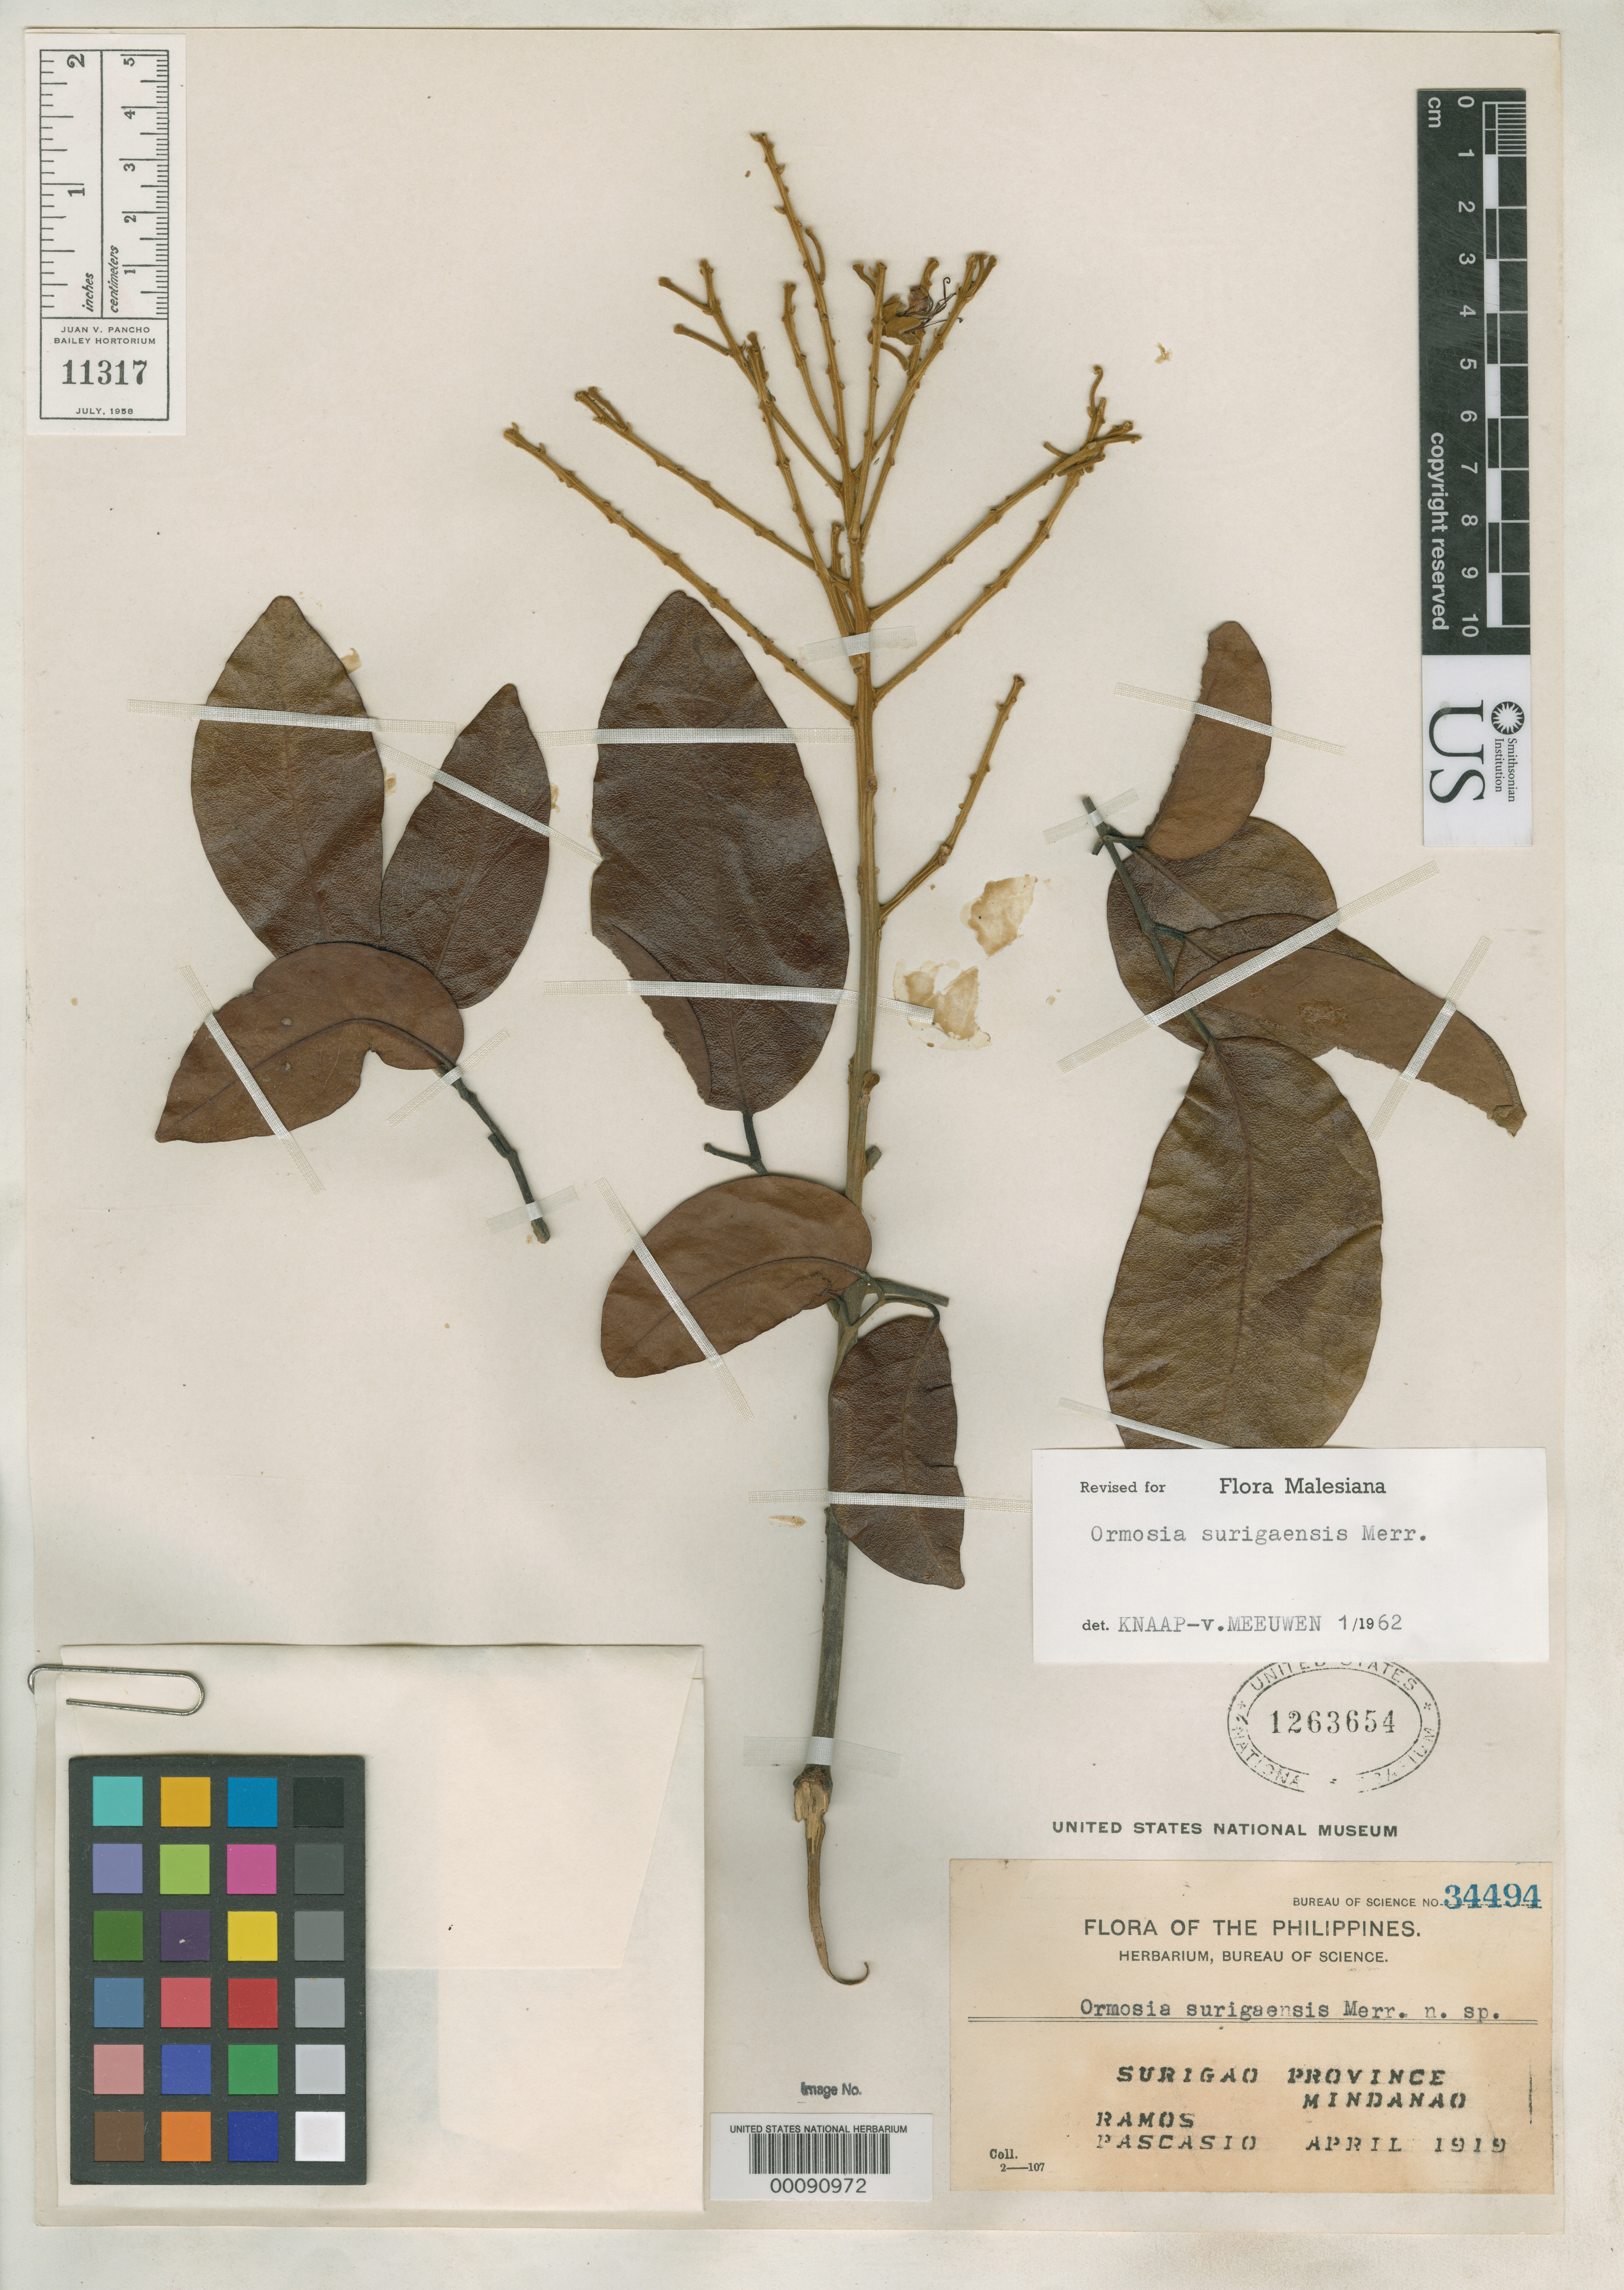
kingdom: Plantae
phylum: Tracheophyta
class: Magnoliopsida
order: Fabales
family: Fabaceae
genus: Ormosia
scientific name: Ormosia surigaensis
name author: Merr.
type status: Isotype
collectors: M. Ramos & J. Pascasio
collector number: Bur. Sci. 34494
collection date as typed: Apr 1919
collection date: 1919-04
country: Philippines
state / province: Caraga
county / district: Surigao del Norte / Surigao del Sur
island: Mindanao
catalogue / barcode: US 1263654